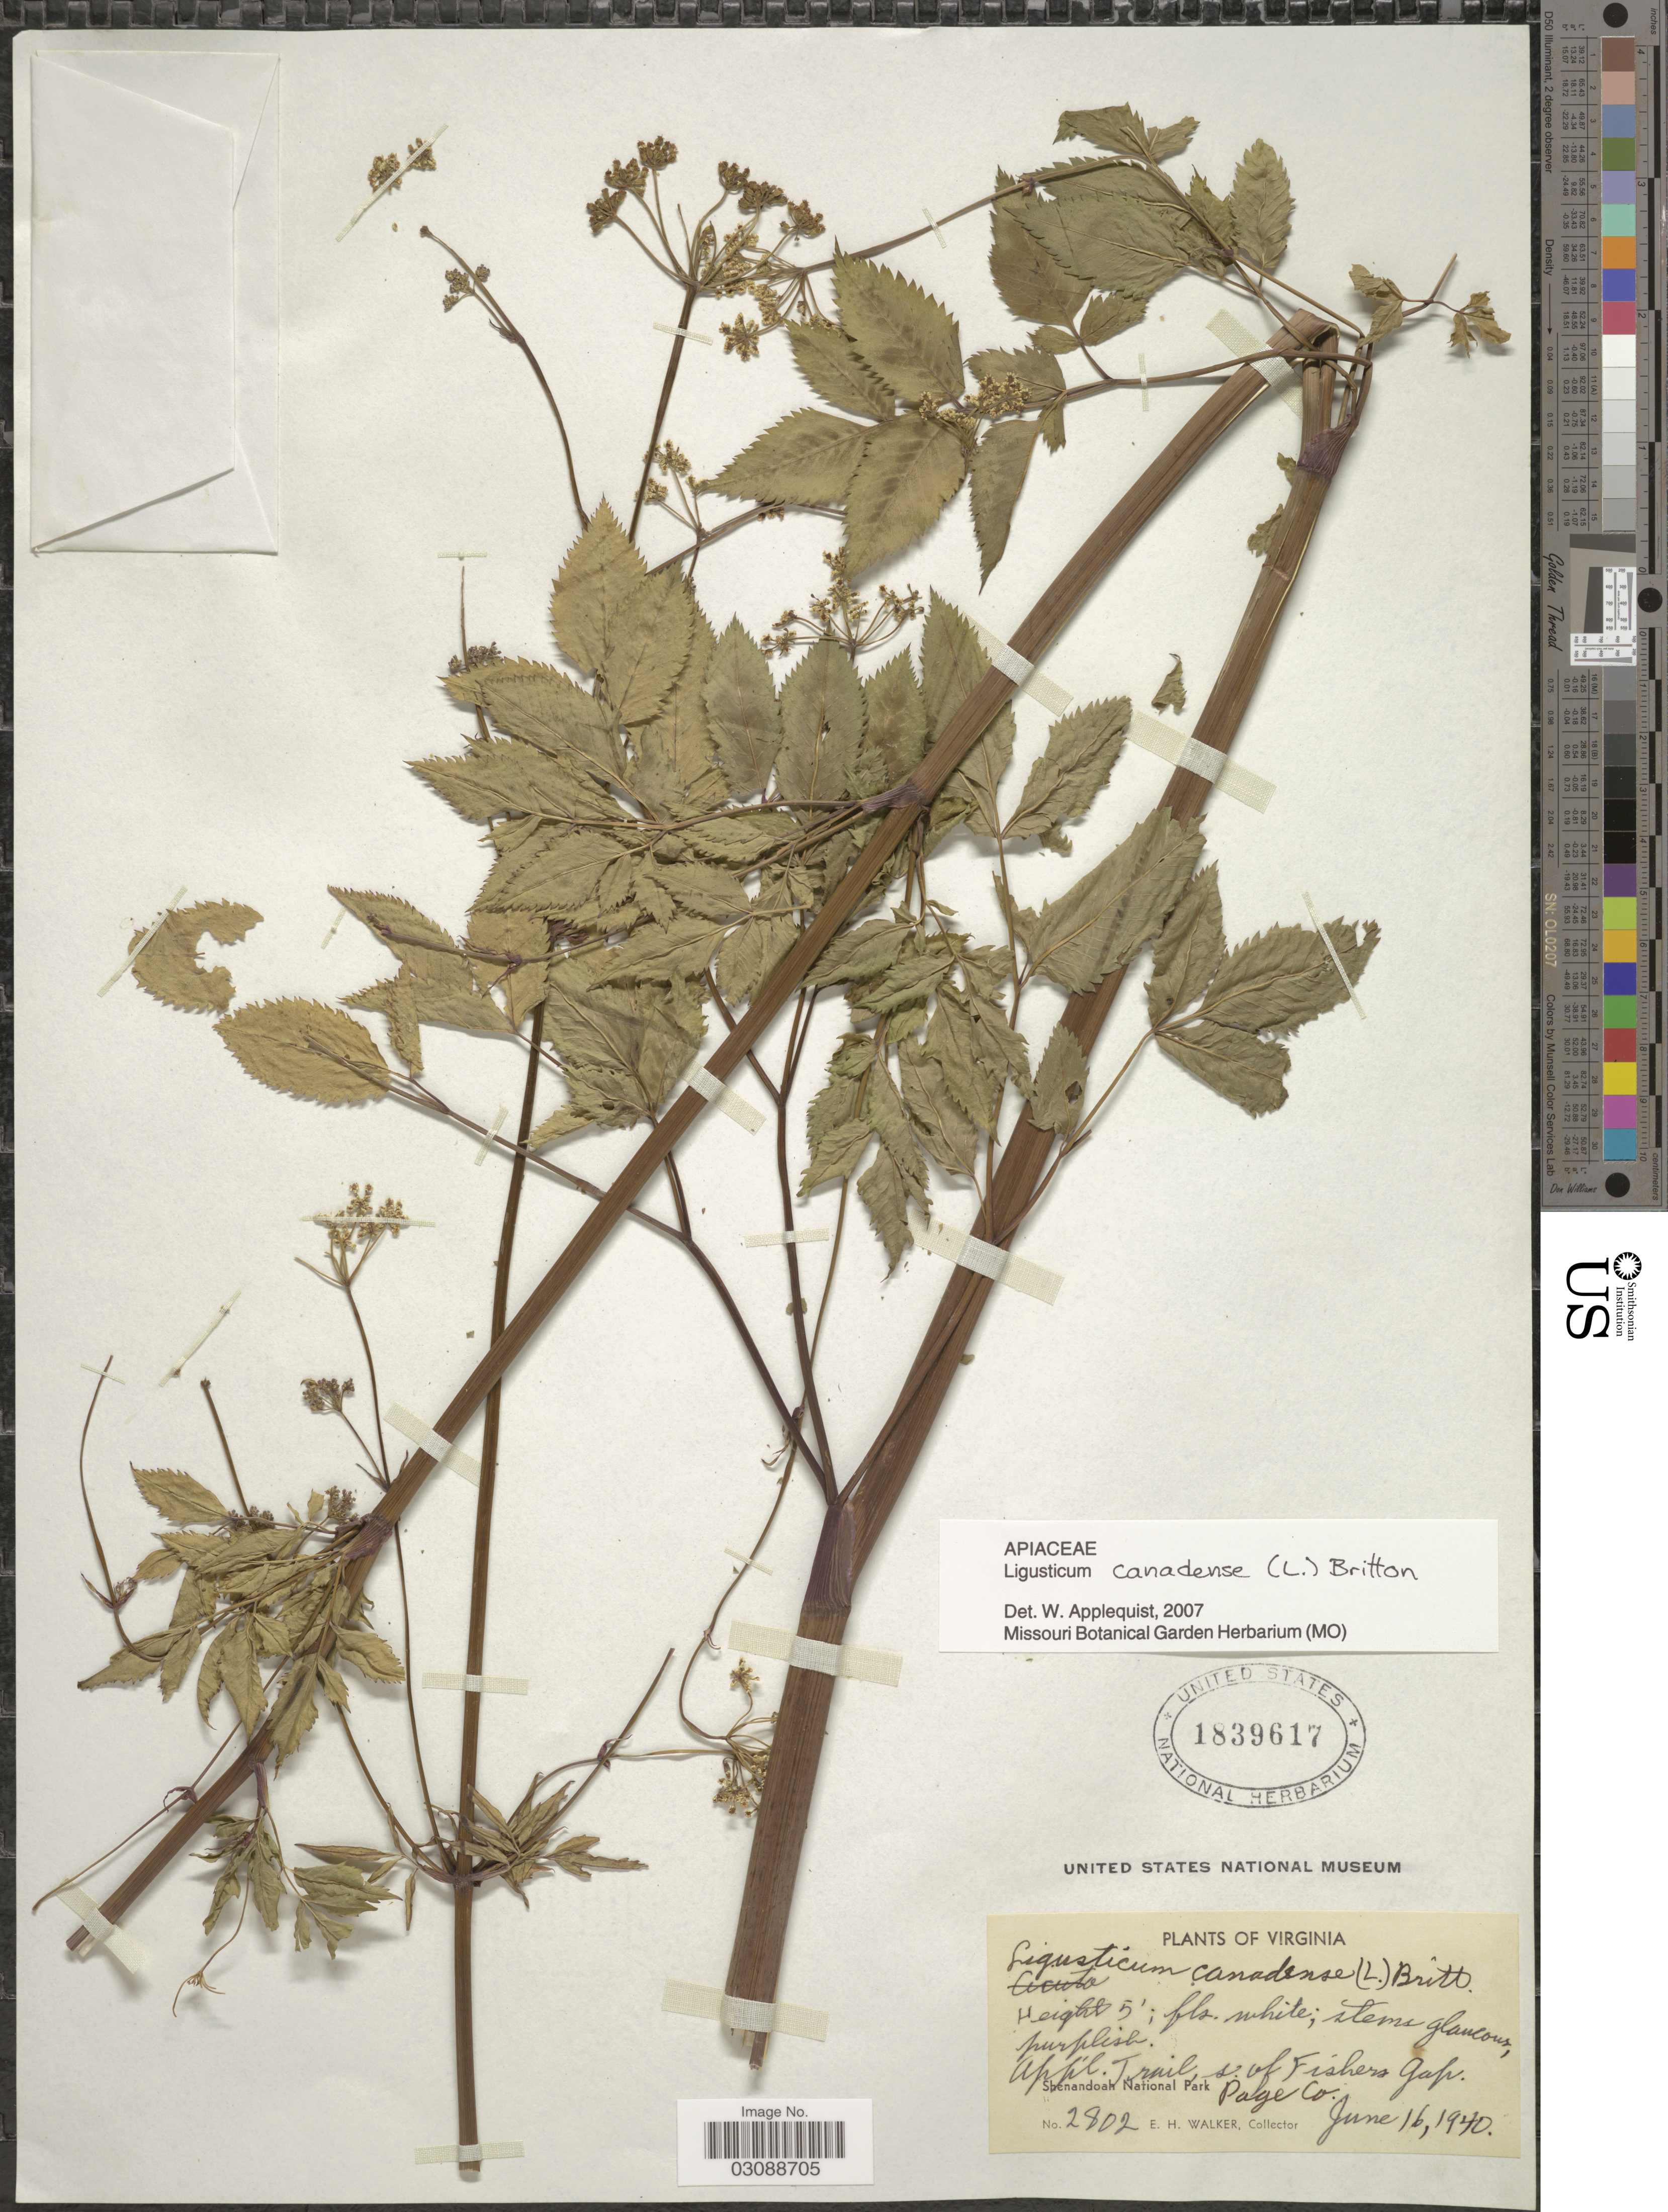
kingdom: Plantae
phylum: Tracheophyta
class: Magnoliopsida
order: Apiales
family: Apiaceae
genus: Ligusticum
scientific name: Ligusticum canadense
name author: (L.) Britton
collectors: E. H. Walker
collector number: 2802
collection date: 1940-06-16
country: United States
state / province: Virginia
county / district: Page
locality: Appalachian Trail, S of Fishers Gap. Shenandoah National Park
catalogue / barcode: US 1839617